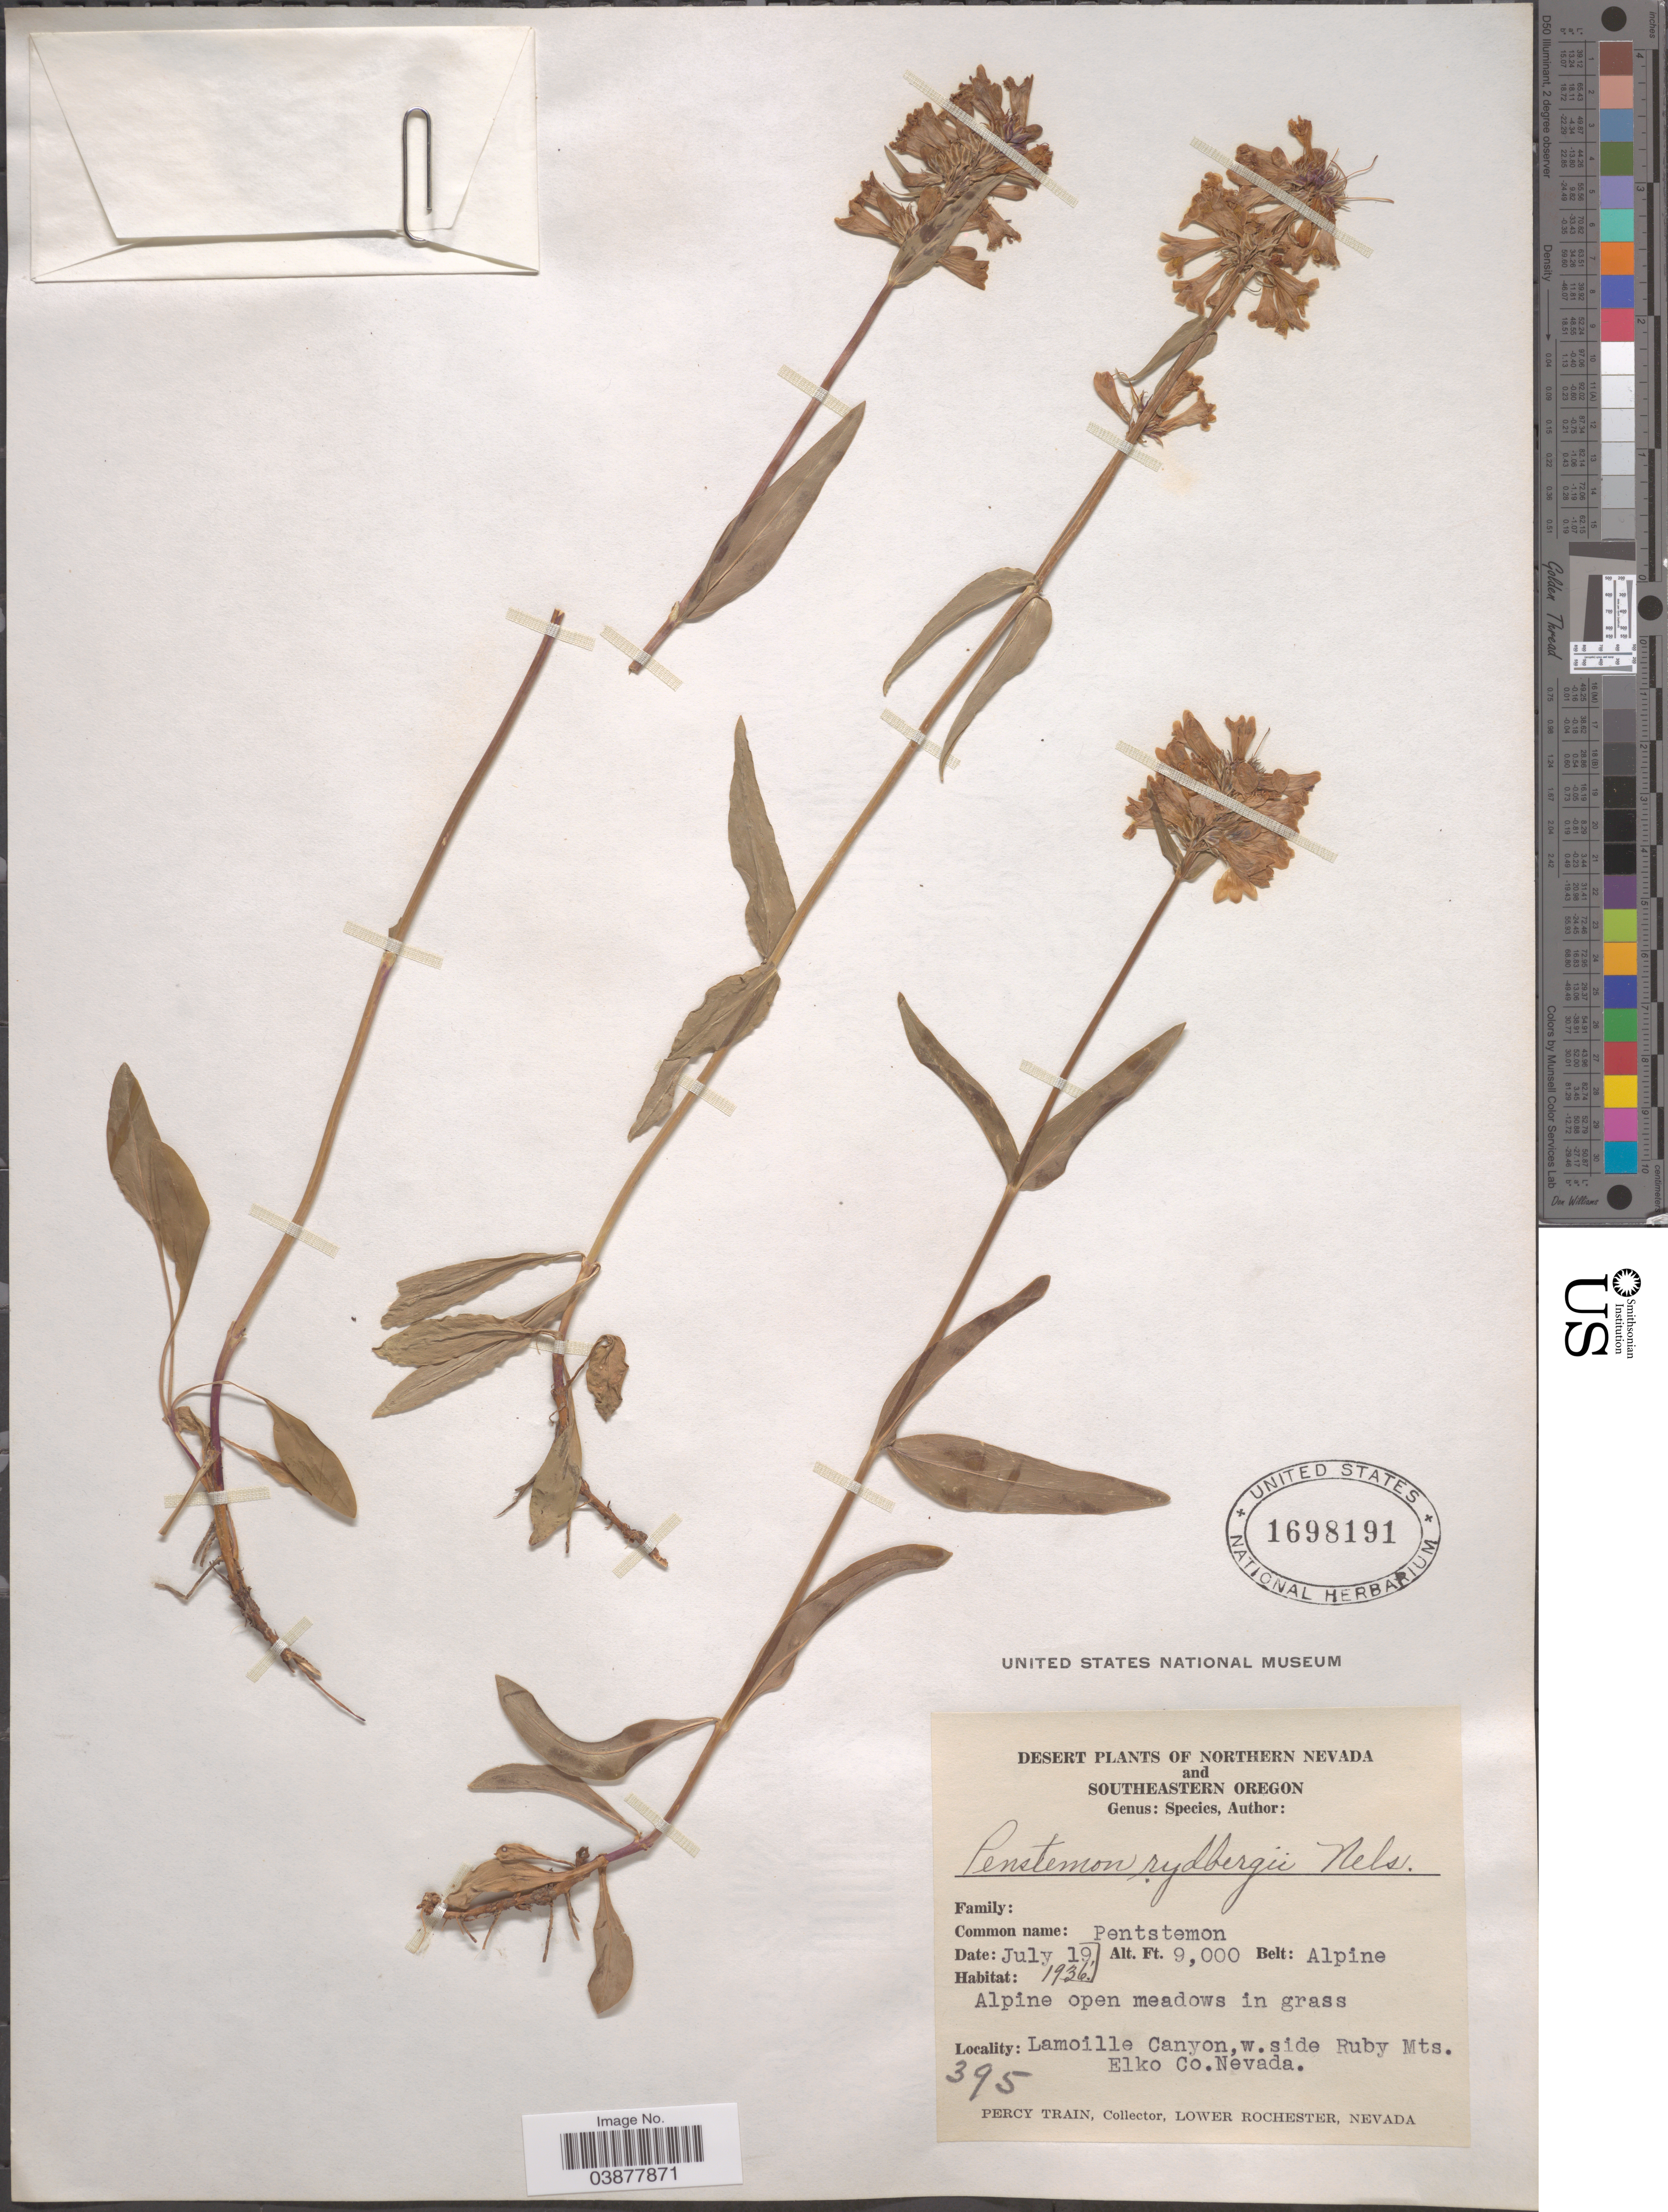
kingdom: Plantae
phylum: Tracheophyta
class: Magnoliopsida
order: Lamiales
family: Plantaginaceae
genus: Penstemon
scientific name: Penstemon rydbergii var. oreocharis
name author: (Greene) N.H. Holmgren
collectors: P. Train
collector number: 395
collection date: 1936-07-19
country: United States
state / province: Nevada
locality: Northern Nevada. Lamoille Canyon, w. side Ruby Mts. Elko Co.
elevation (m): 2743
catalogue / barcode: US 1698191